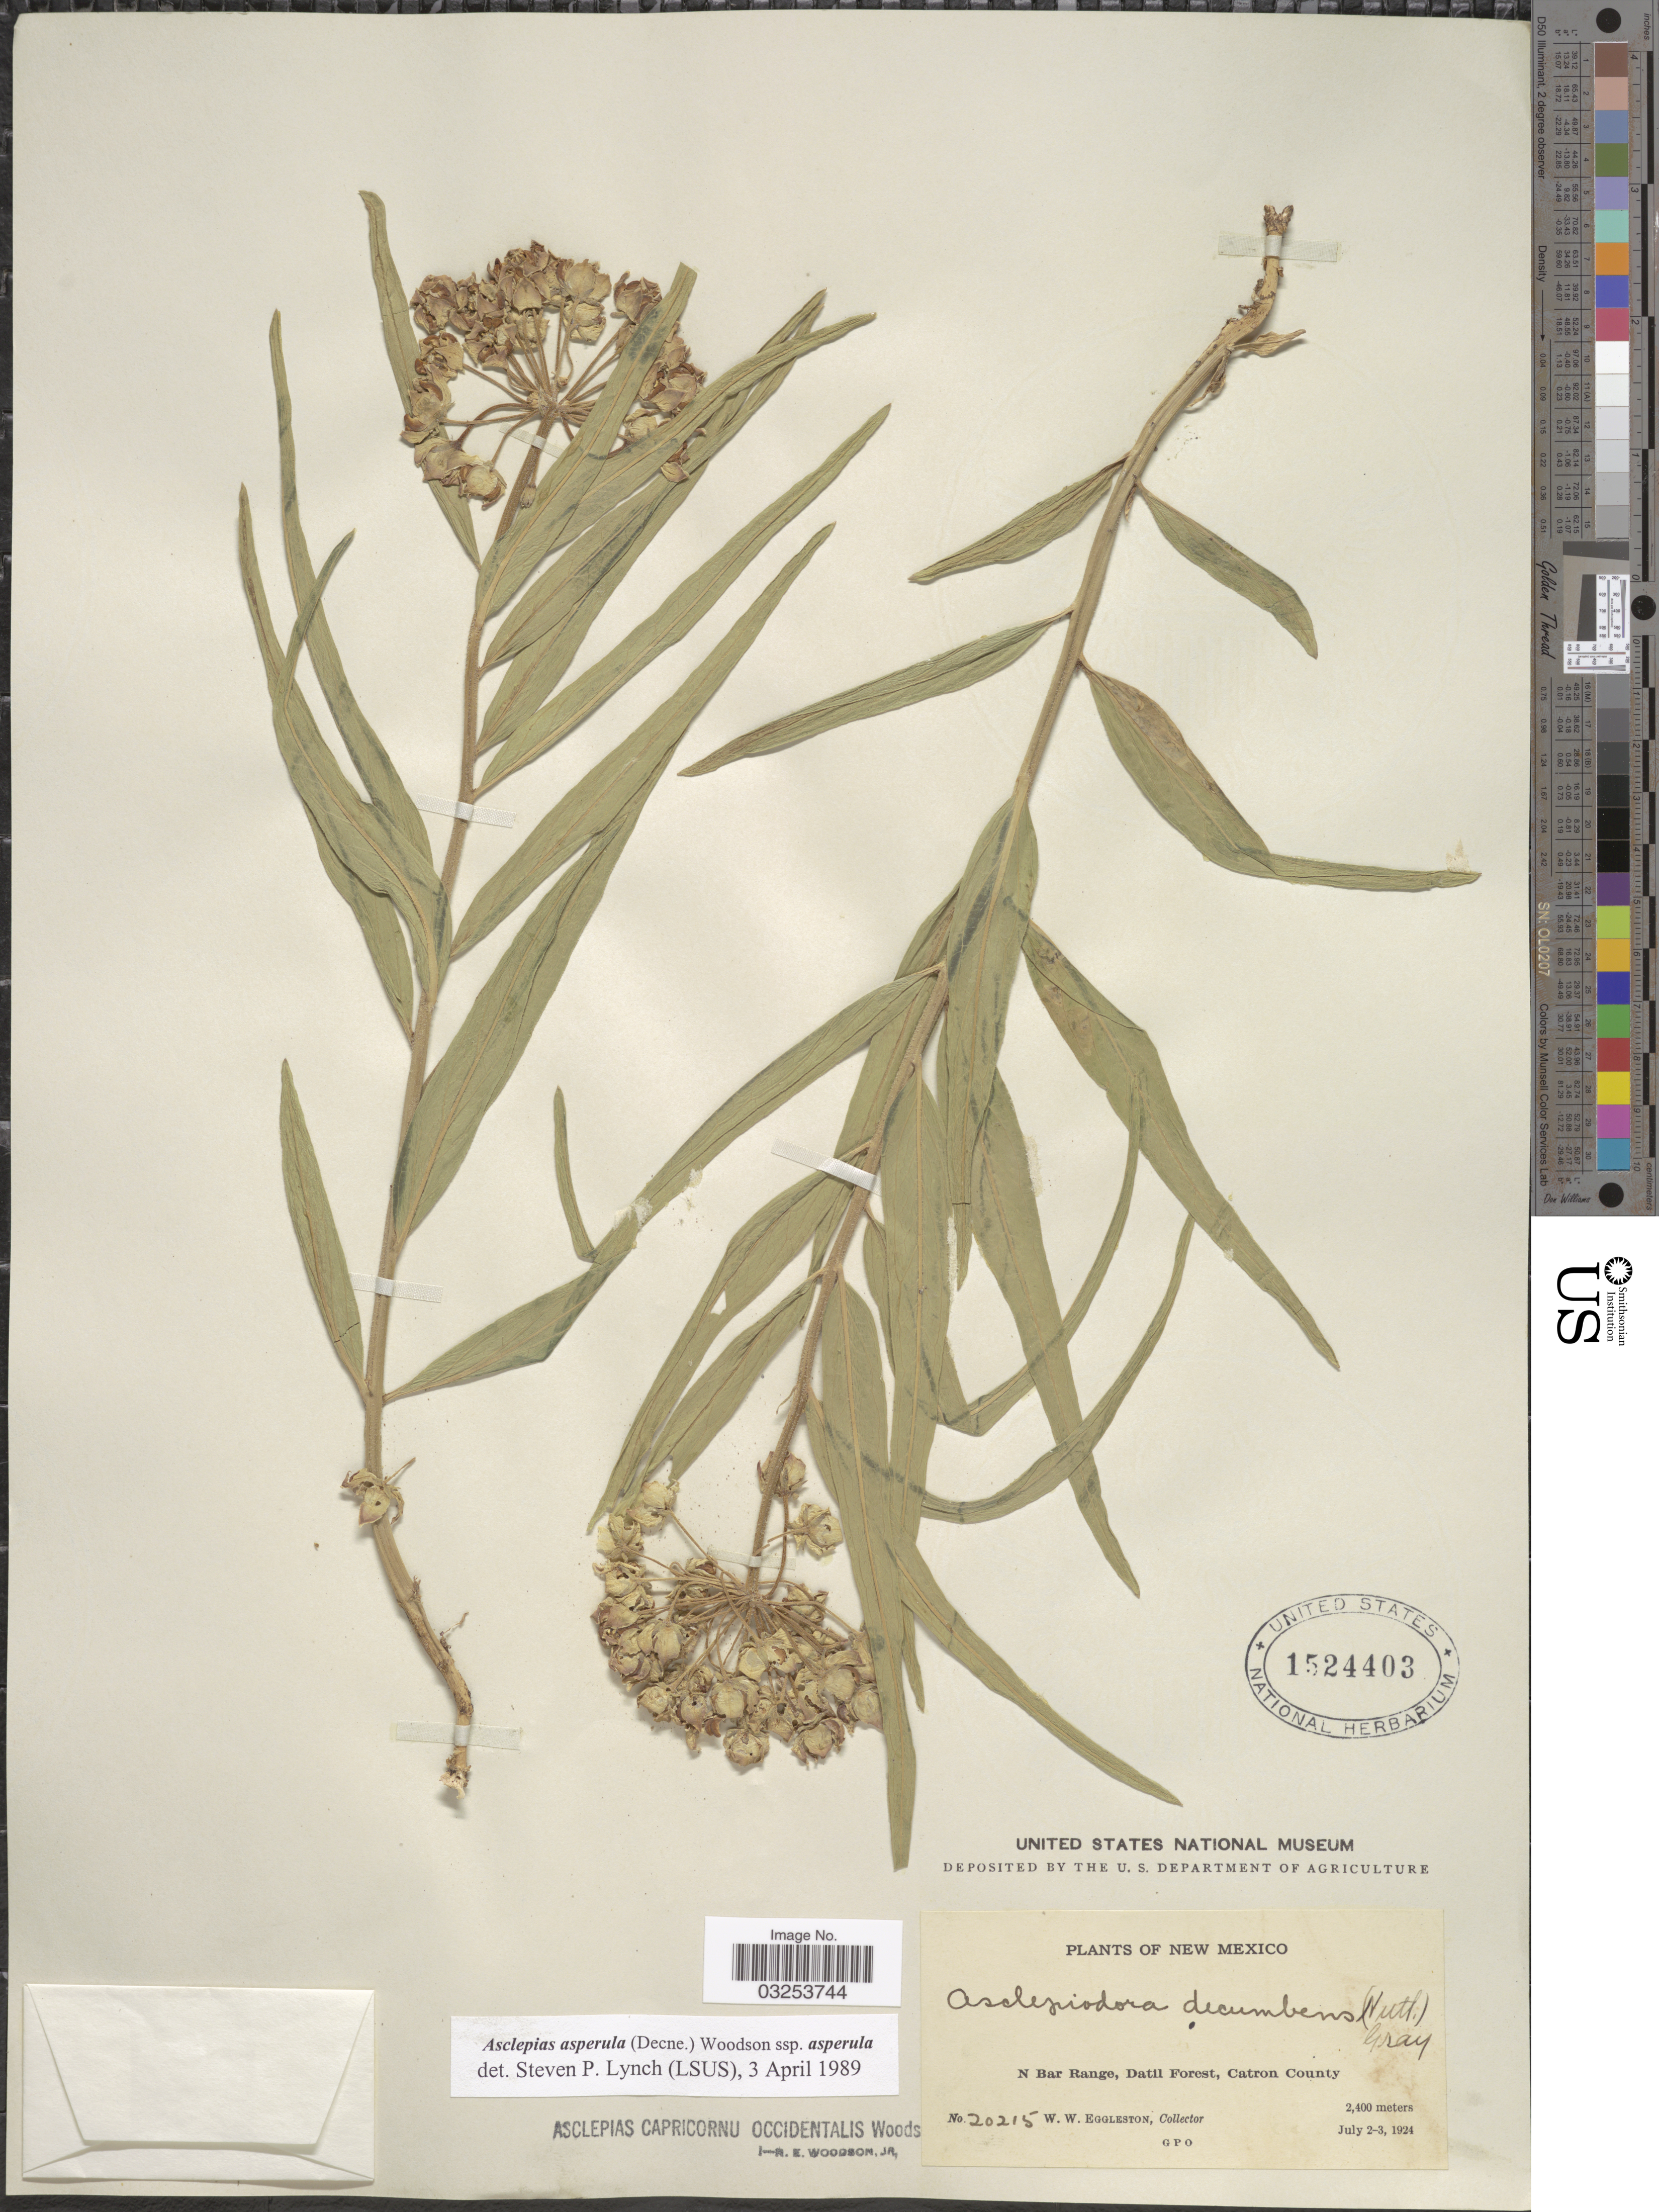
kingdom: Plantae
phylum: Tracheophyta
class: Magnoliopsida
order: Gentianales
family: Apocynaceae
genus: Asclepias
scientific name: Asclepias asperula subsp. asperula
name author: (Decne.) Woodson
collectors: W. W. Eggleston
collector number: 20215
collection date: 1924-07-02/1924-07-03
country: United States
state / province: New Mexico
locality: N Bar Range, Datil Forest, Catron County.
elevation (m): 2400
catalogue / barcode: US 1524403